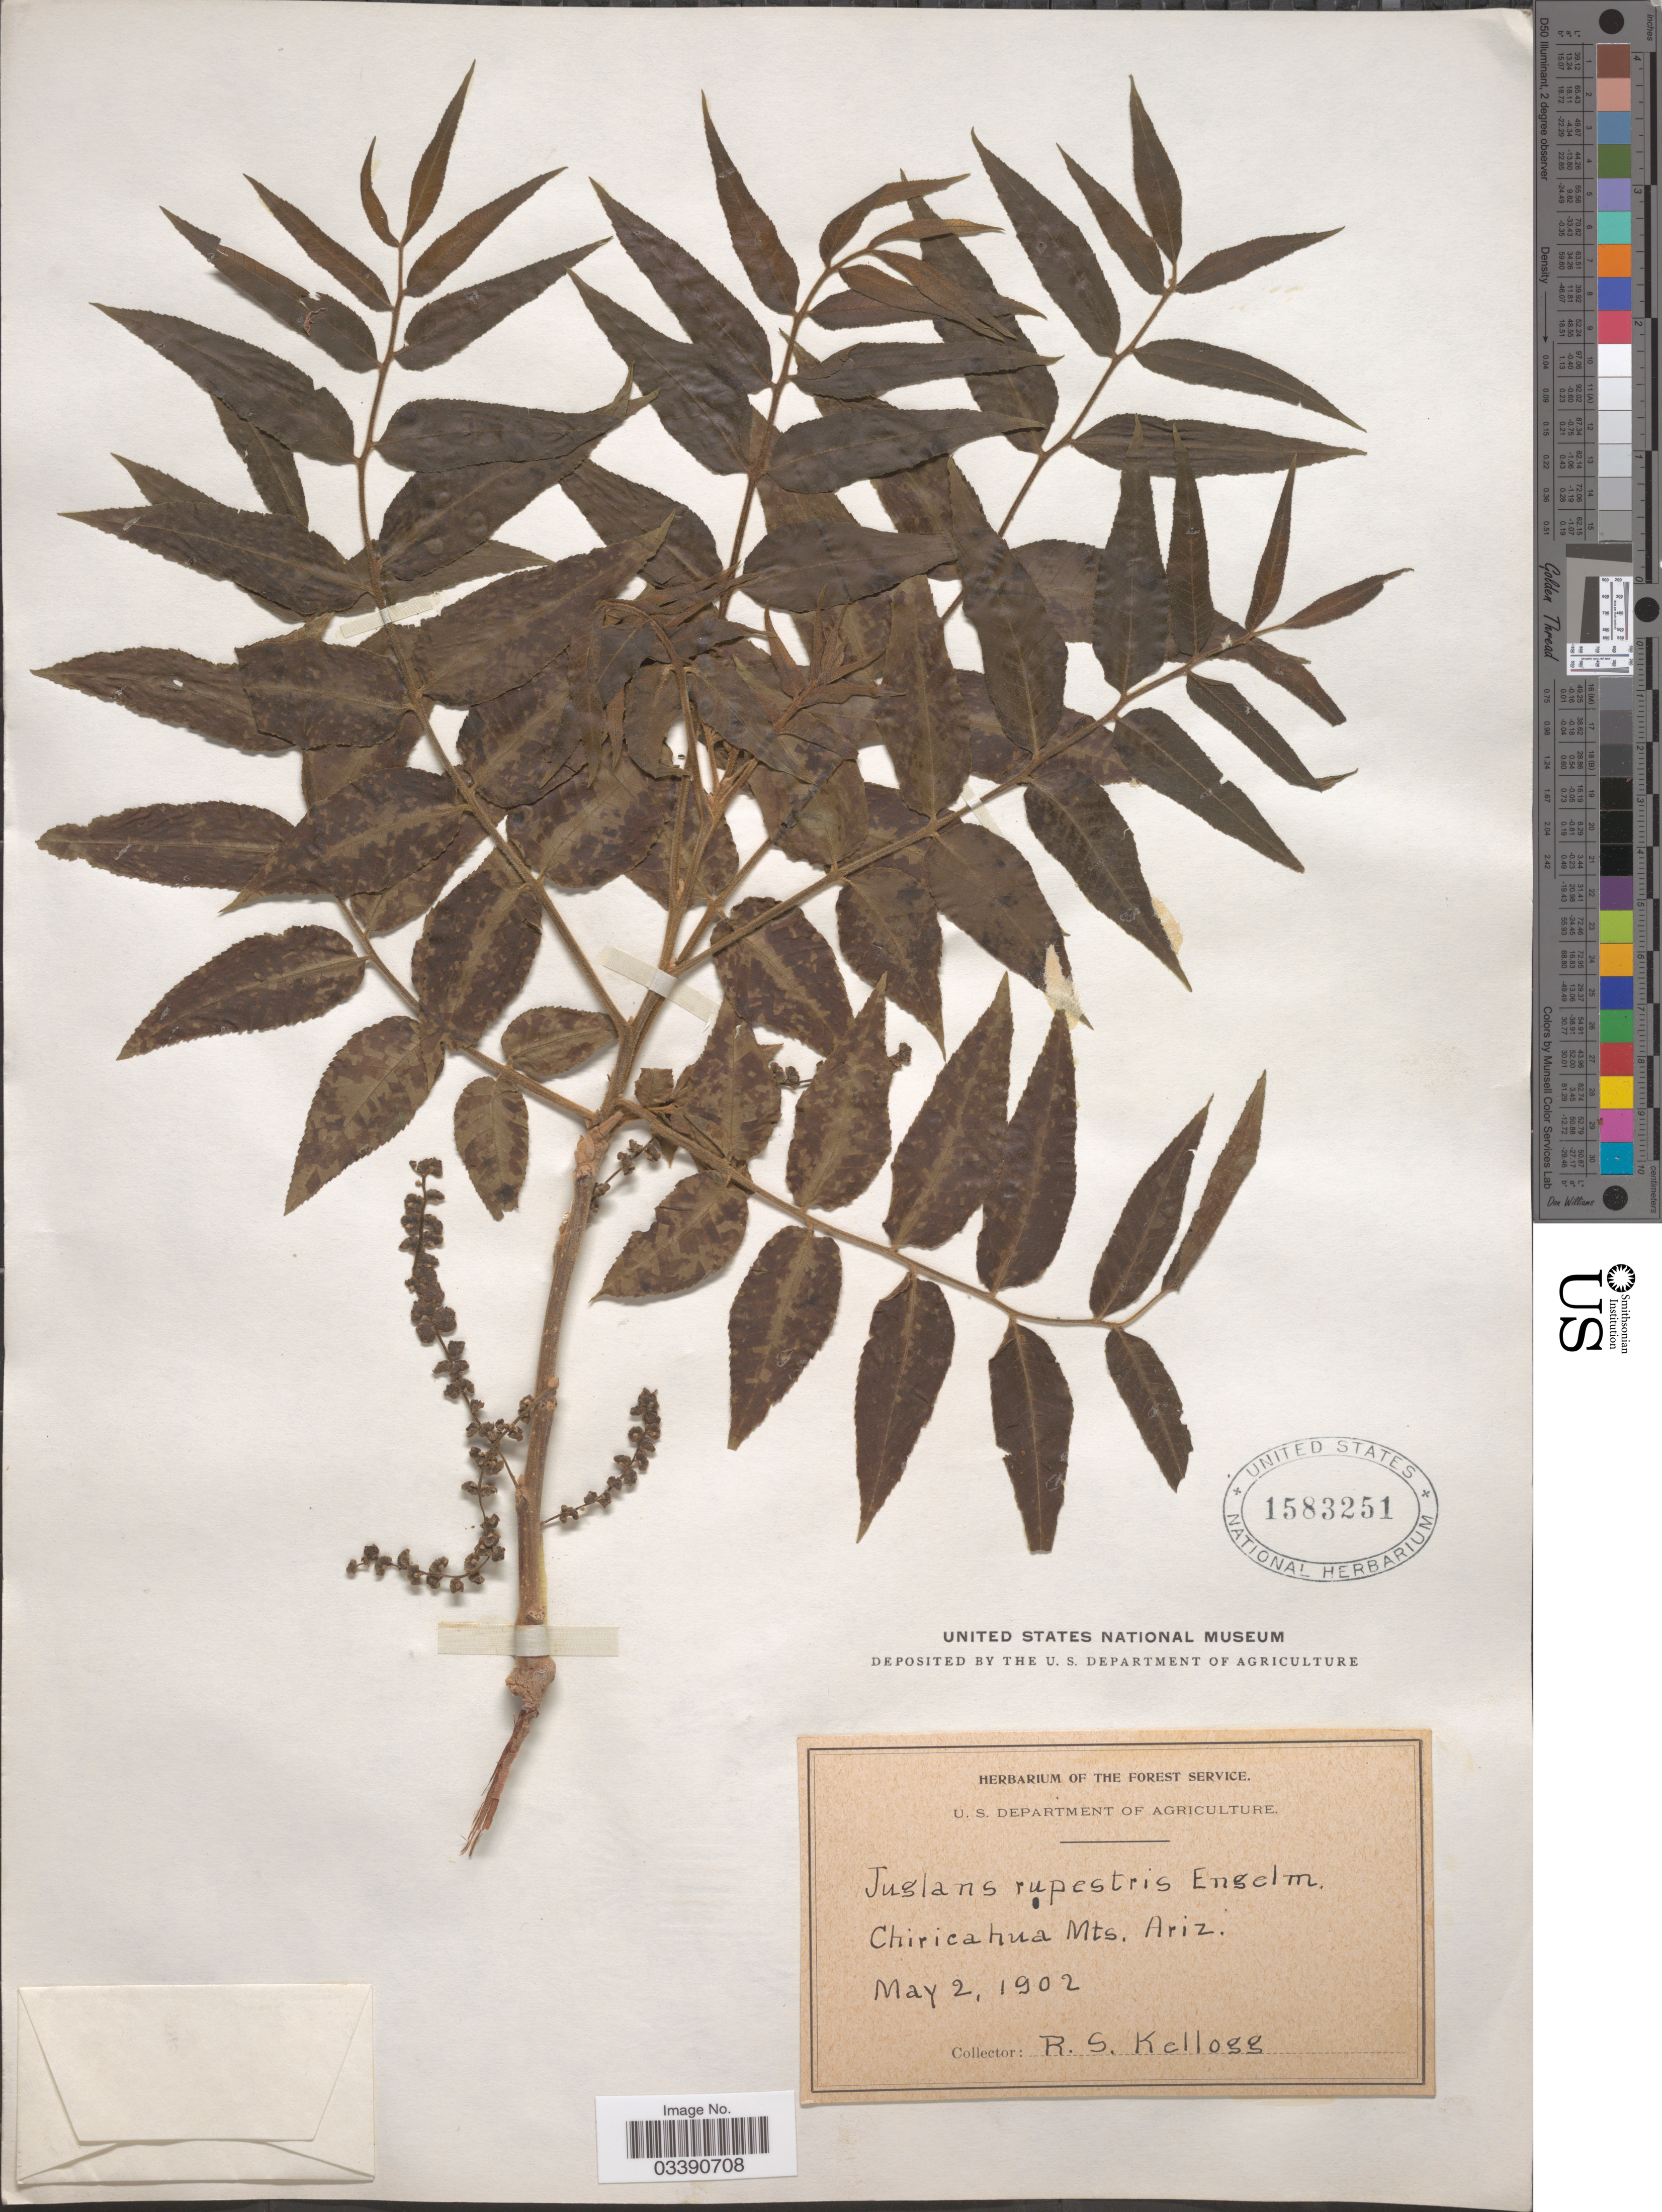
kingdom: Plantae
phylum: Tracheophyta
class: Magnoliopsida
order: Fagales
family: Juglandaceae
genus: Juglans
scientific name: Juglans microcarpa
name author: Berland. in Berland. & Chovell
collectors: R. Kellogg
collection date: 1902-05-02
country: United States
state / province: Arizona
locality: Chiricahua Mts.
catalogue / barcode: US 1583251